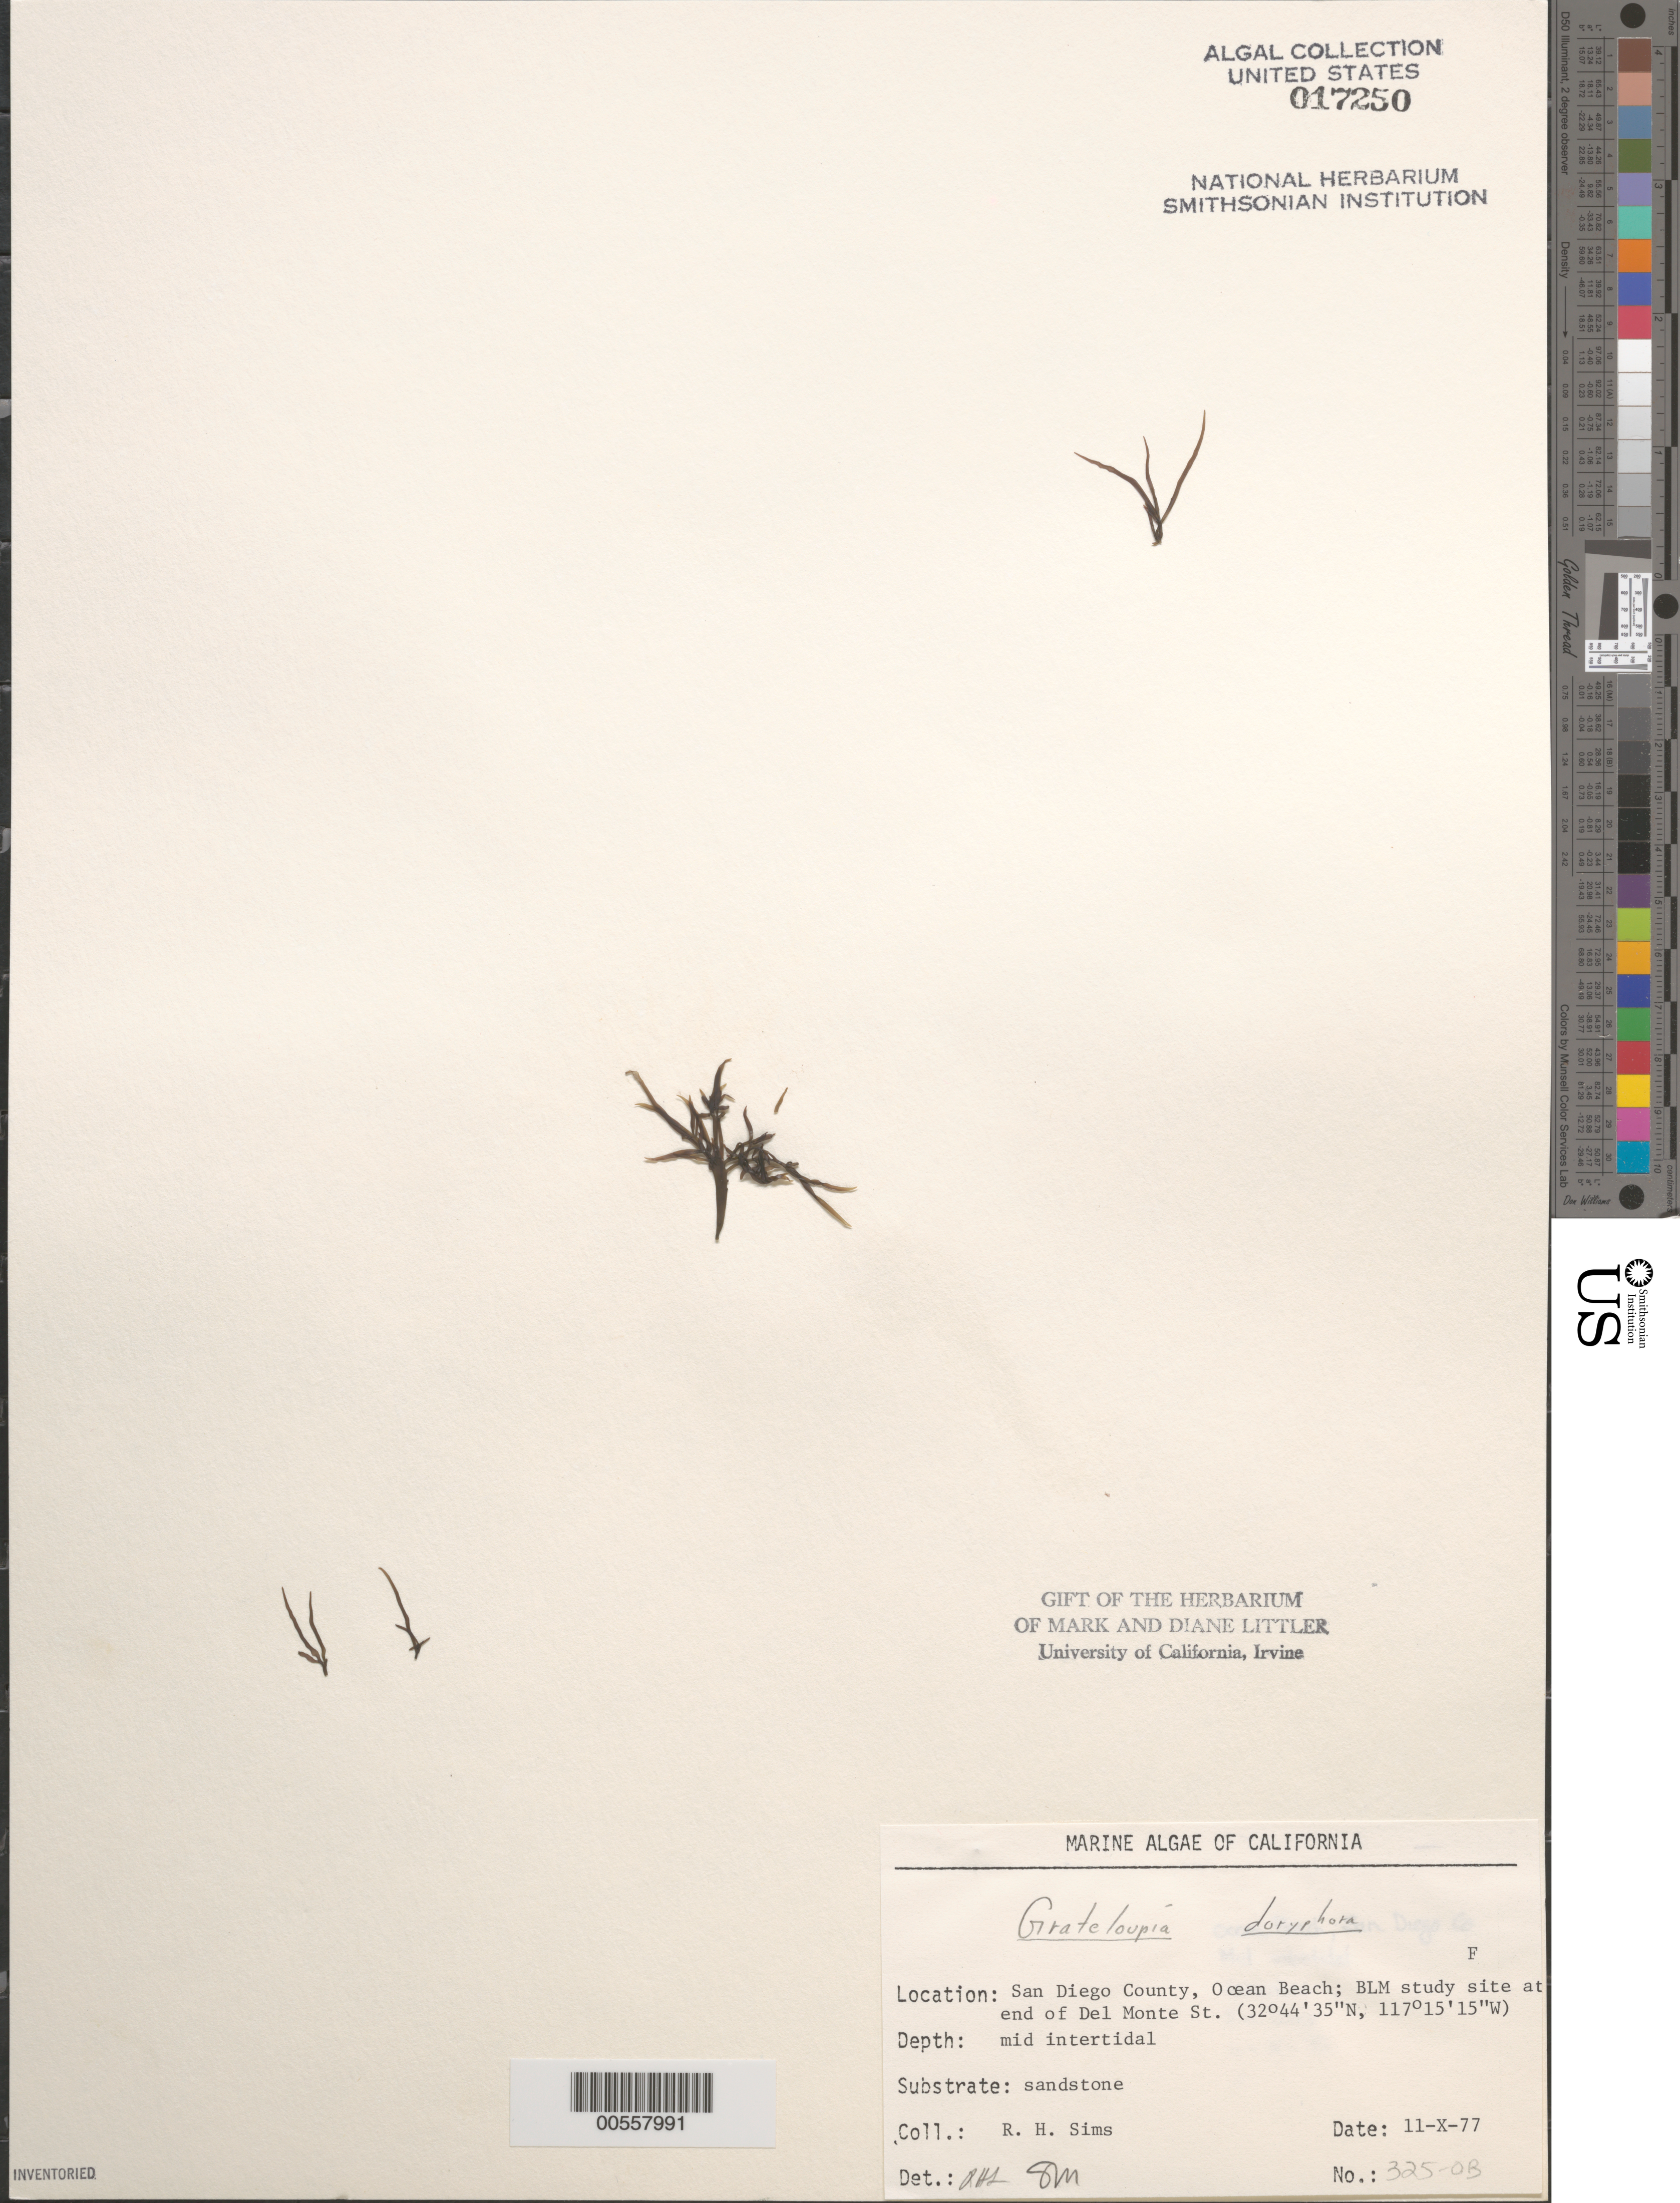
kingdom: Plantae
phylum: Rhodophyta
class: Florideophyceae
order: Halymeniales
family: Halymeniaceae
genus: Grateloupia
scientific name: Grateloupia doryphora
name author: (Mont.) Howe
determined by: Sims, Robert H.; Murray, S. N.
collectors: R. H. Sims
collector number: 325-ob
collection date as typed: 11 Oct 1977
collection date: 1977-10-11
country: United States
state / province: California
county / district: San Diego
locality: Ocean Beach, end of Del Monte Street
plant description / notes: BLM-SOCALBIGHT Rocky Intertidal Survey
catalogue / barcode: US 17250